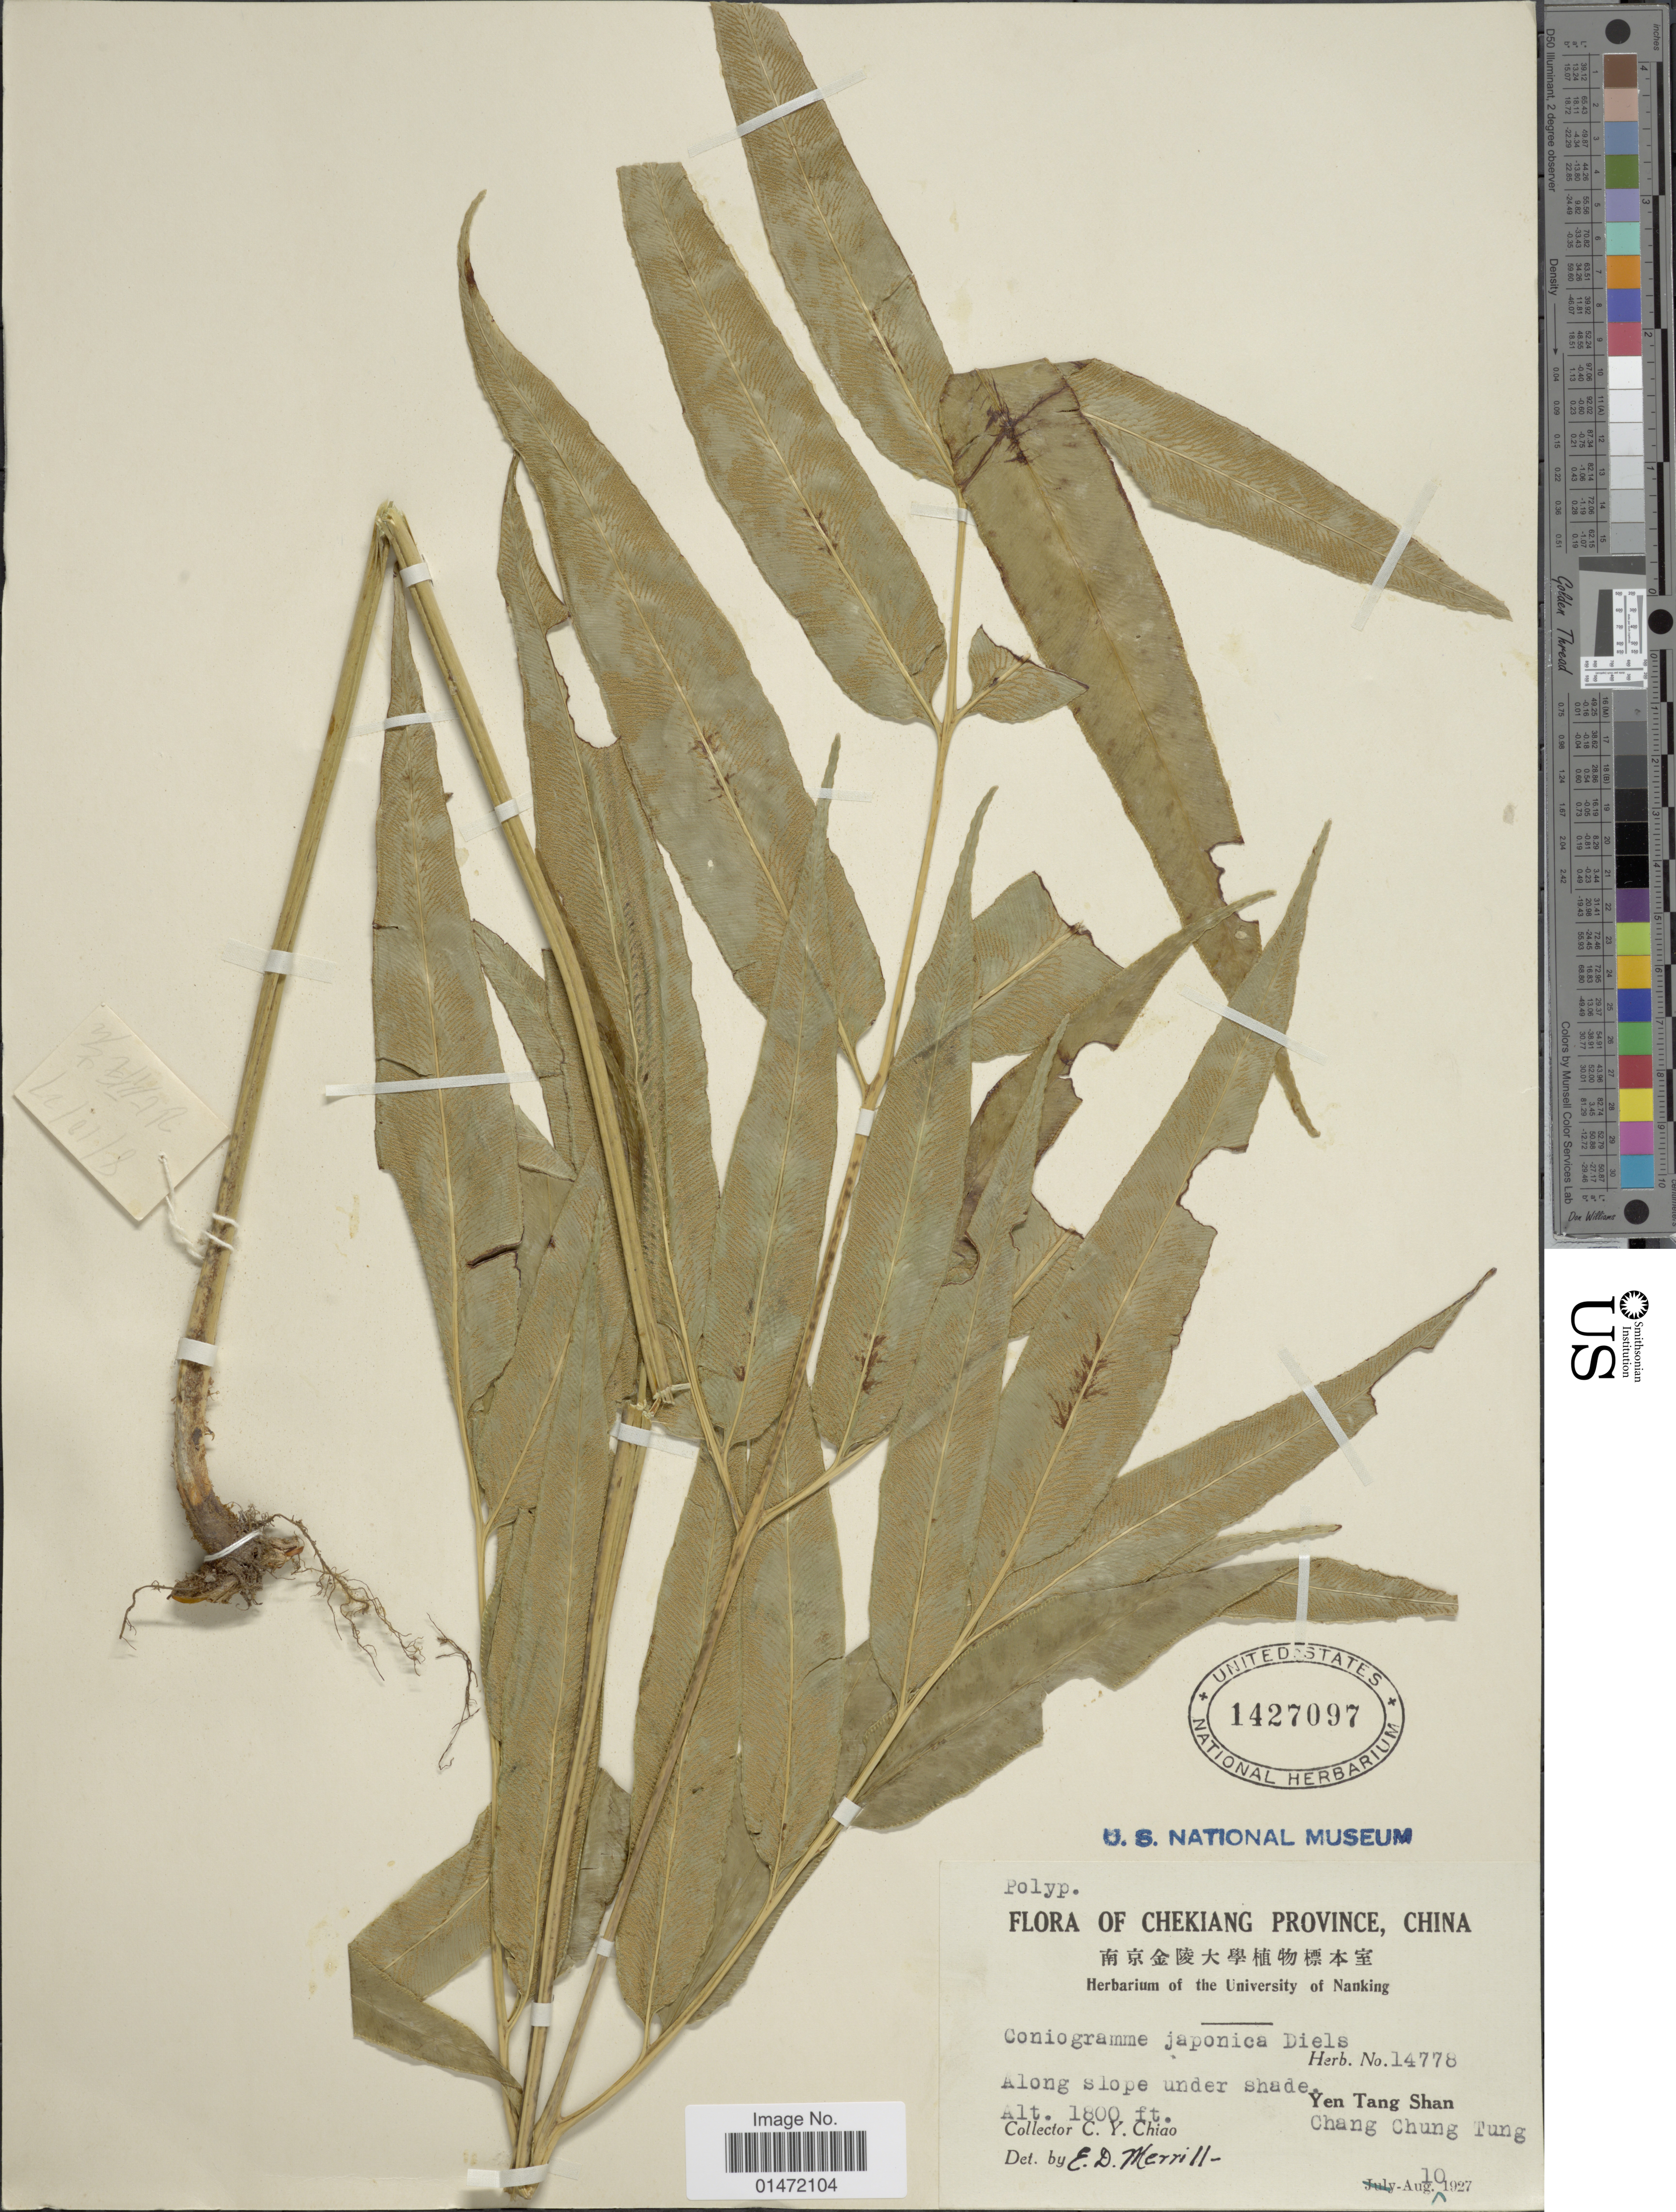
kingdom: Plantae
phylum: Tracheophyta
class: Polypodiopsida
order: Polypodiales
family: Pteridaceae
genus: Coniogramme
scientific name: Coniogramme japonica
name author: (Thunb. ex Murray) Diels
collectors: C. Y. Chiao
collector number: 14778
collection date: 1927-08-10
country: China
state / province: Zhejiang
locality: Chekiang Province. Yen Tang Shan. Chang Chung Tung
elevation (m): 549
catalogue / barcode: US 1427097